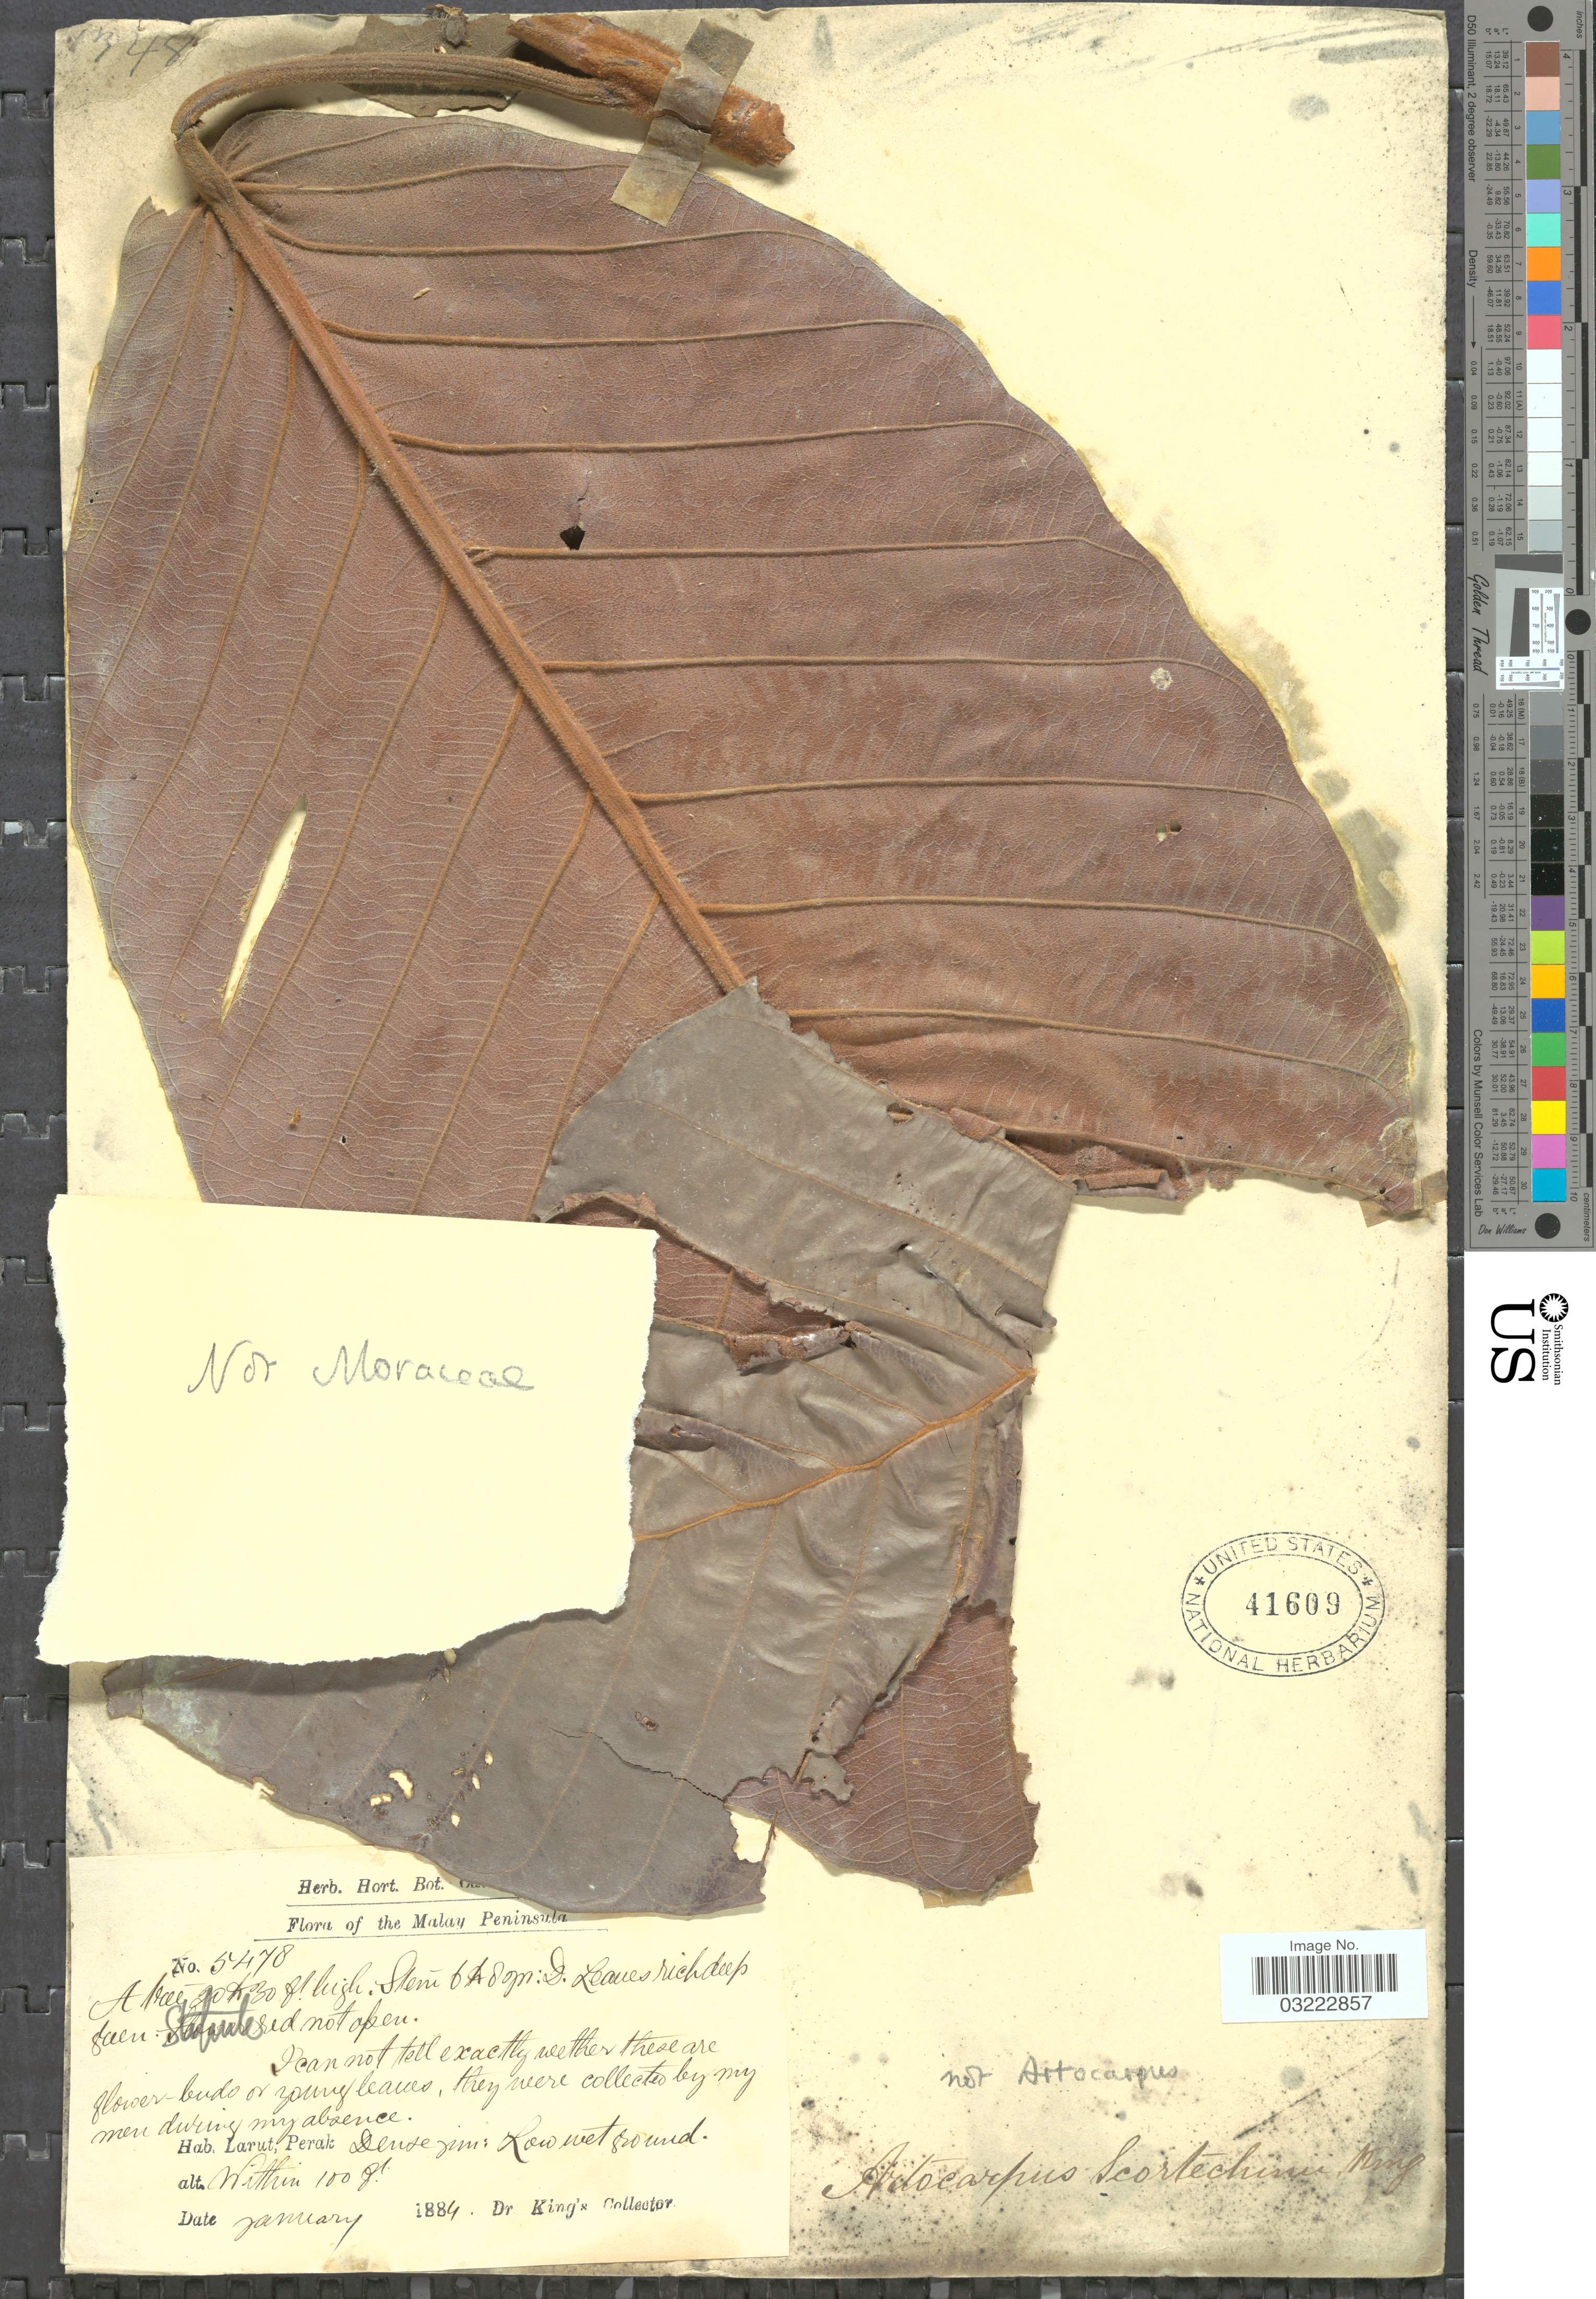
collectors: Dr. King's collector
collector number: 5478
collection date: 1884-01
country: Malaysia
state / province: Perak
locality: The Malay Peninsula, Larut; Perak.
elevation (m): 30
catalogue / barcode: US 41609